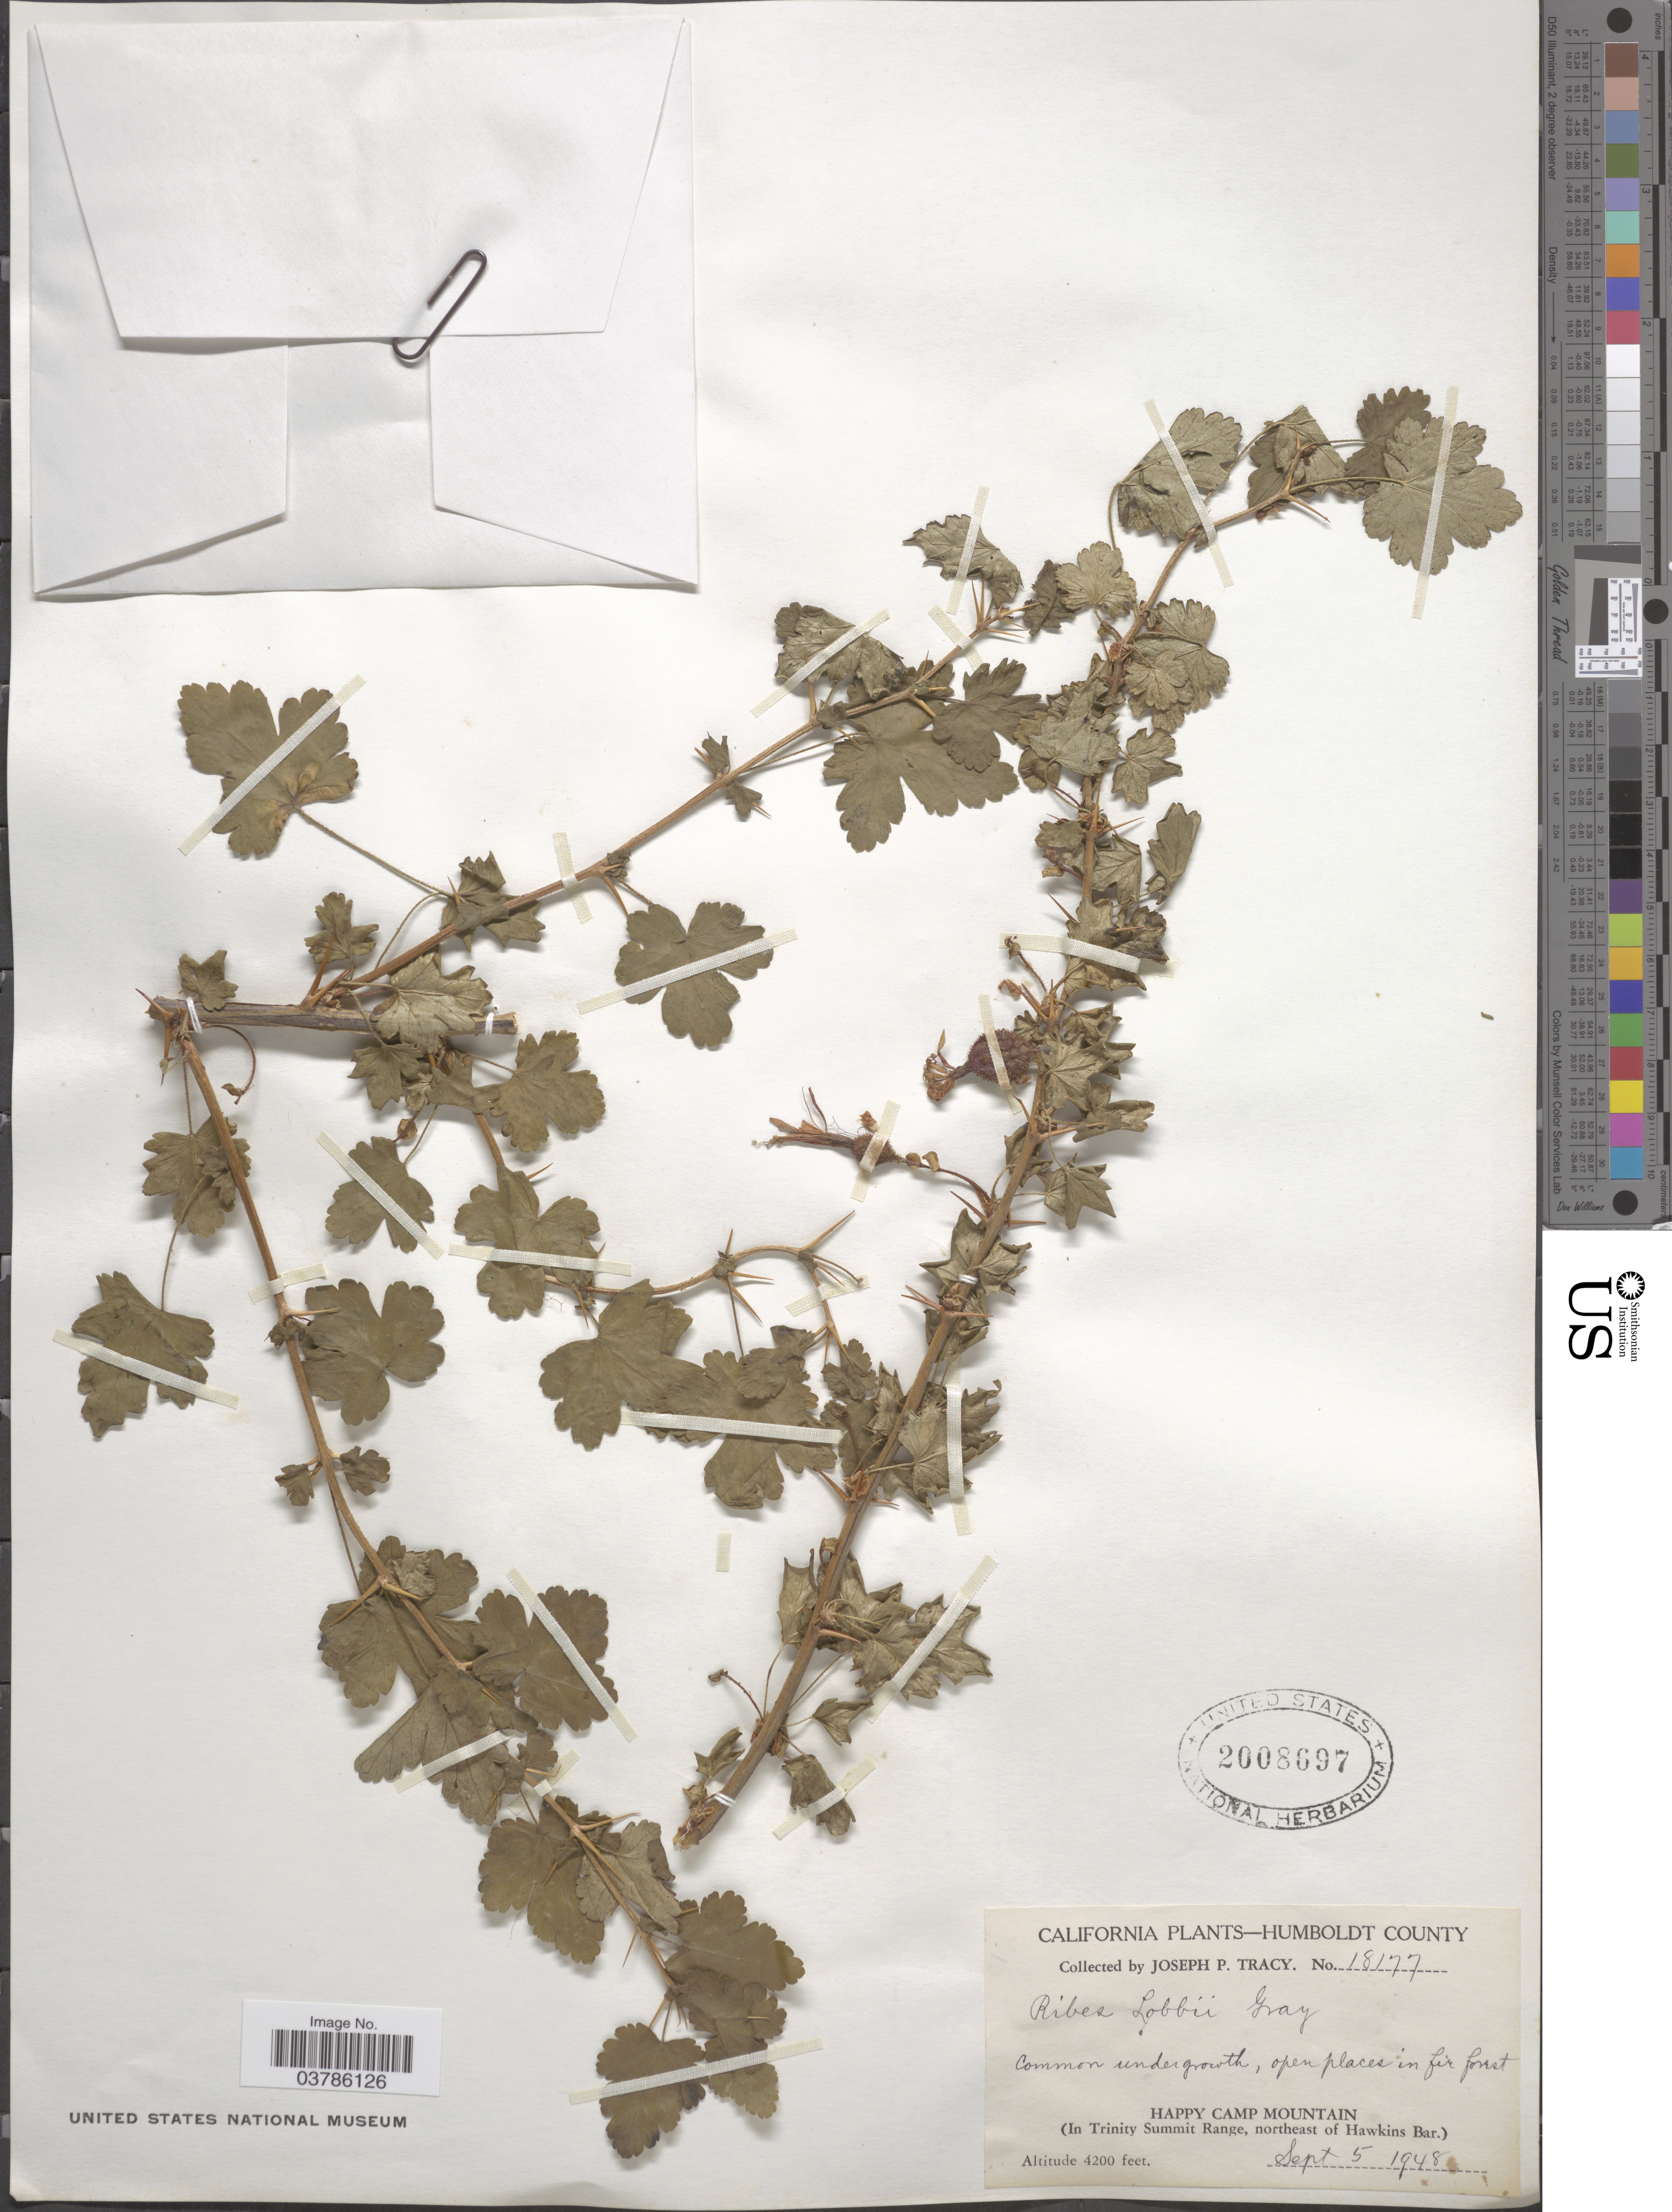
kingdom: Plantae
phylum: Tracheophyta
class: Magnoliopsida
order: Saxifragales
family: Grossulariaceae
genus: Ribes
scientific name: Ribes lobbii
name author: A. Gray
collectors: J. Tracy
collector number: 18177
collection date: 1948-09-05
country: United States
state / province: California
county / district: Humboldt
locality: Humboldt County. Happy Camp Mountain (In Trinity Summit Range, northeast of Hawkins Bar.).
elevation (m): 1280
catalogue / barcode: US 2008697